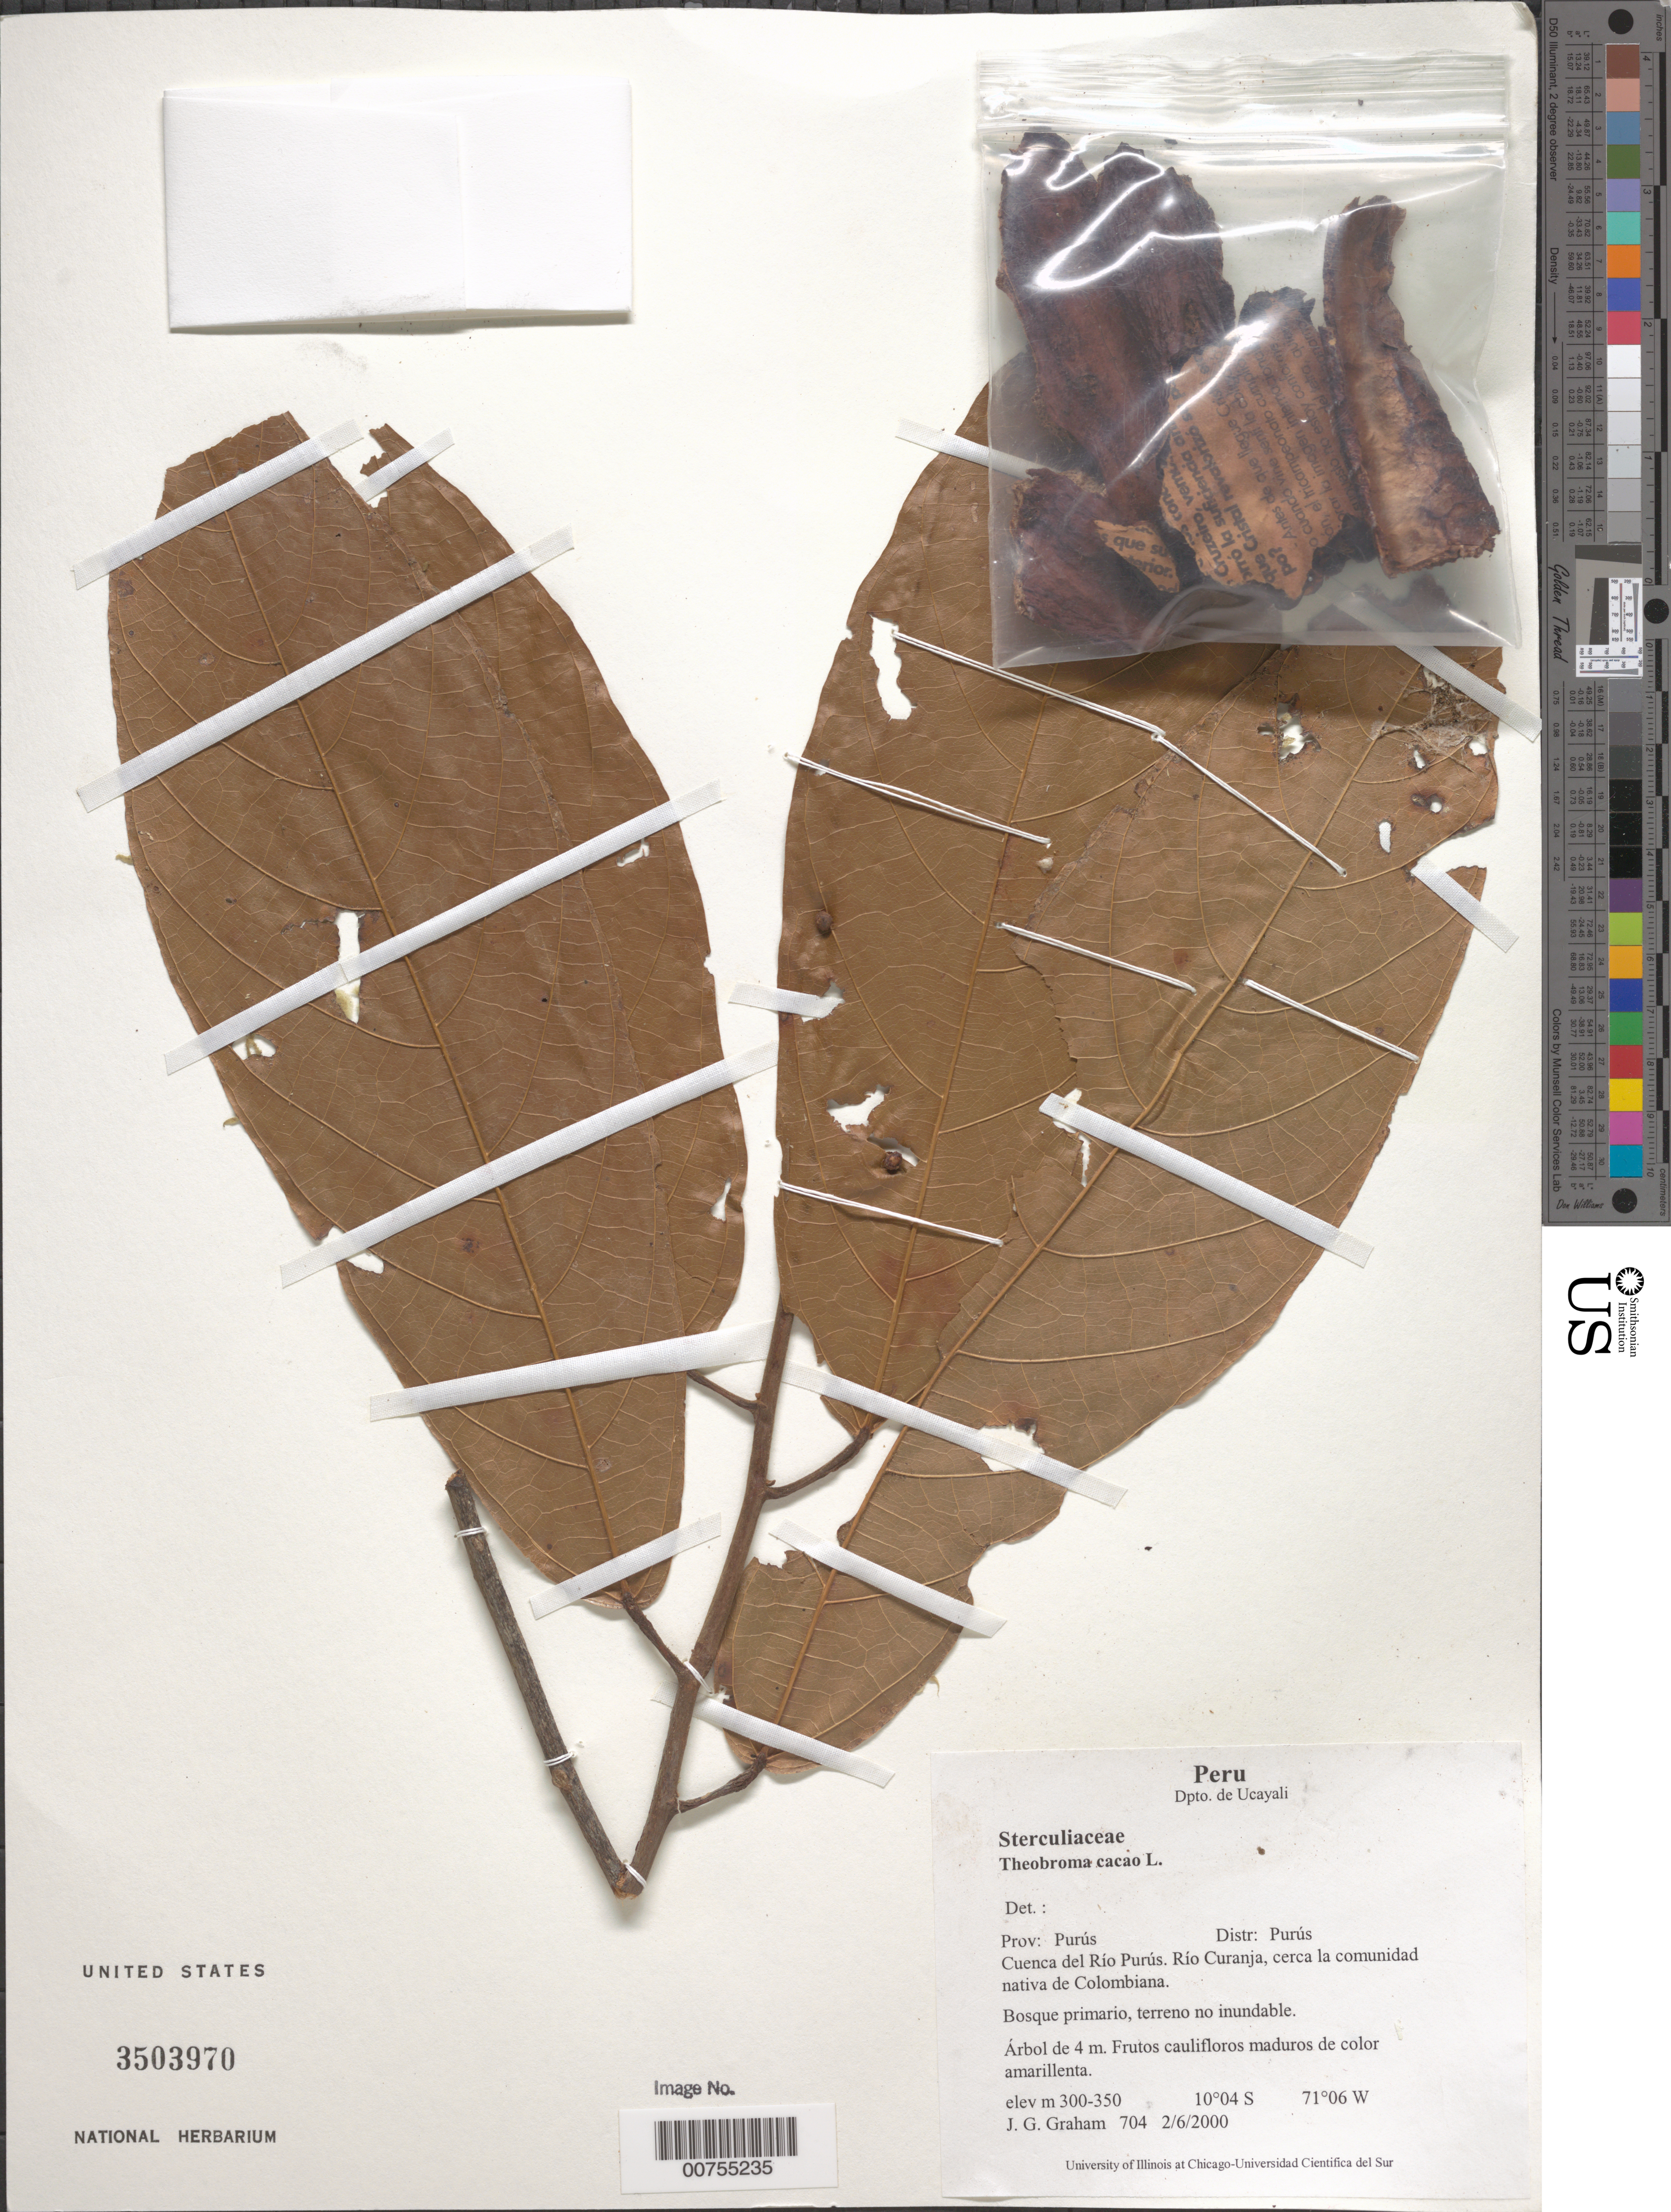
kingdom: Plantae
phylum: Tracheophyta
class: Magnoliopsida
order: Malvales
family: Malvaceae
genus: Theobroma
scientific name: Theobroma cacao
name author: L.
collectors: J. Graham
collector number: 704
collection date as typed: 06 Feb 2000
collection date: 2000-02-06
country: Peru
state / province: Ucayali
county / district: Purús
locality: Purús. Cuenca del Río Purús. Río Curanja, cerca la comunidad nativa de Colombiana.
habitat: Bosque primario, terreno no inundable.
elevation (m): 300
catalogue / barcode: US 3503970